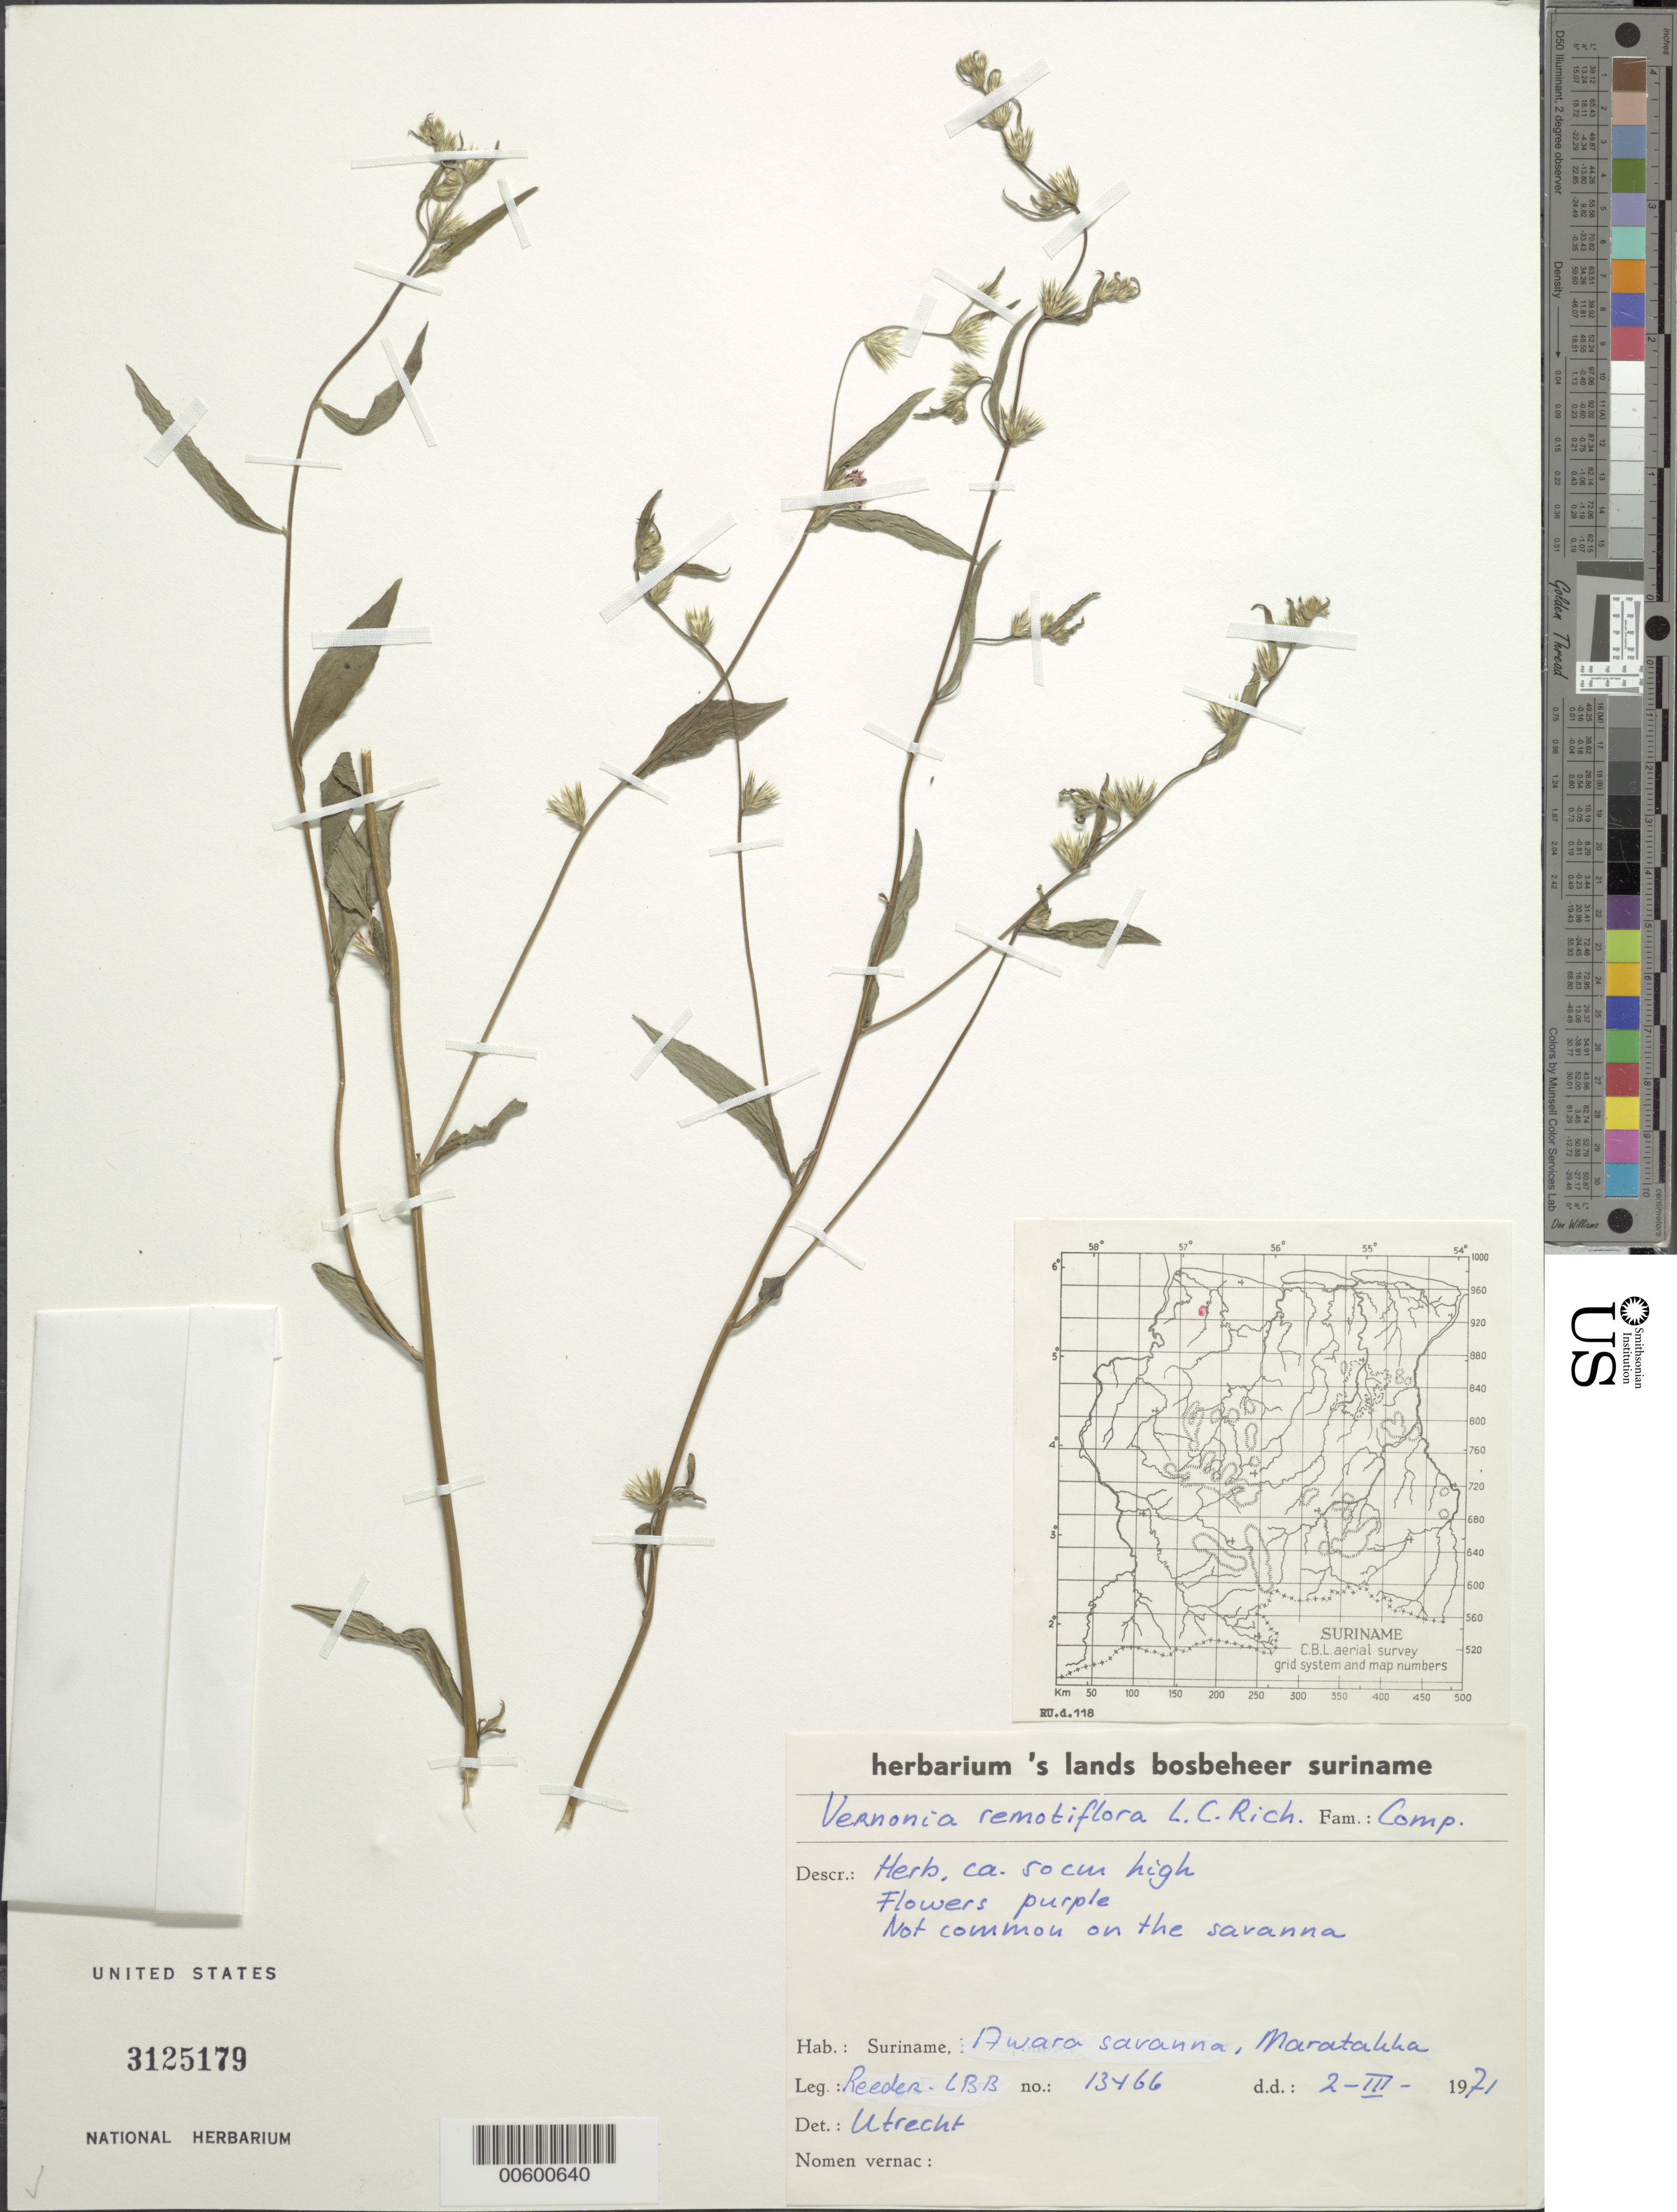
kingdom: Plantae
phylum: Tracheophyta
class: Magnoliopsida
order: Asterales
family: Asteraceae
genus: Lepidaploa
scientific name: Lepidaploa remotiflora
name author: (Rich.) H. Rob.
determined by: Utrecht, --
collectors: D. Reeder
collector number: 13466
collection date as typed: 2-Mar-71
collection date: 1971-03-02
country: Suriname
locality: Awara savanna, Maratakka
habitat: Savanna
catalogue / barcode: US 3125179